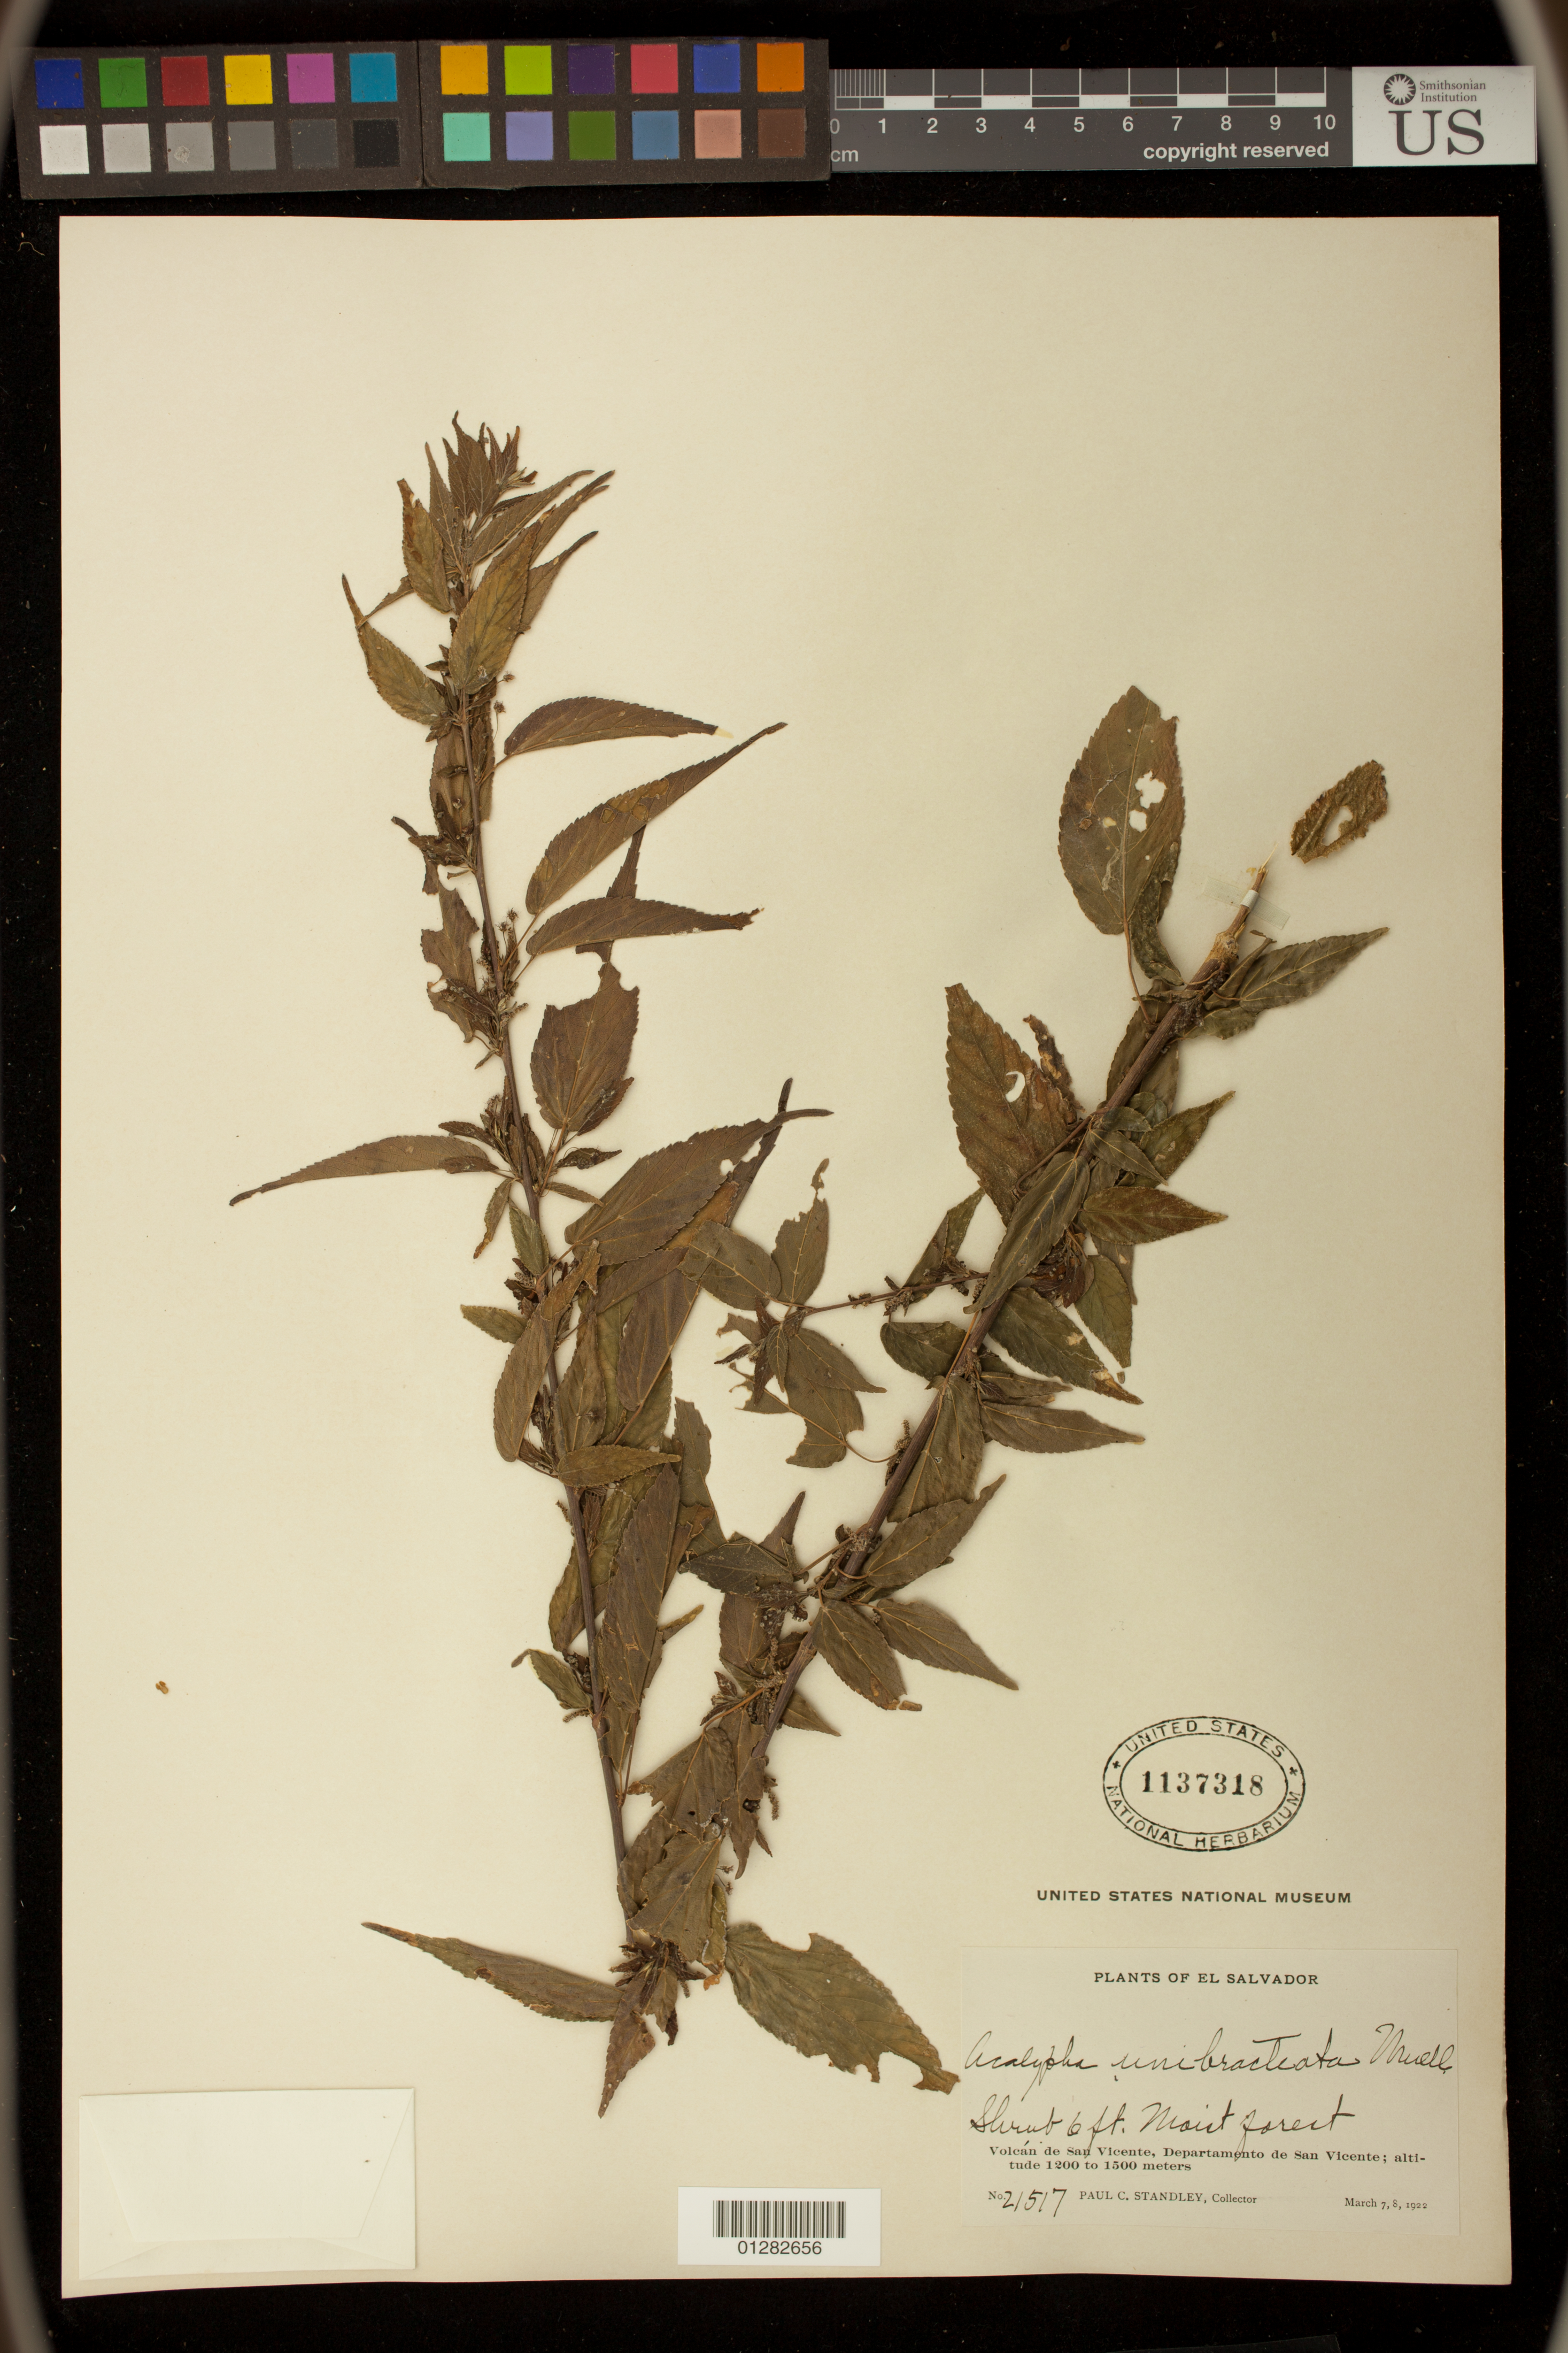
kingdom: Plantae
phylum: Tracheophyta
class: Magnoliopsida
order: Malpighiales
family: Euphorbiaceae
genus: Acalypha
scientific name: Acalypha unibracteata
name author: Müll. Arg.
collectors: R. Dressler & Q. Jones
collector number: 21517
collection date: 1922-03-07/1922-03-08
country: El Salvador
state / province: San Vincente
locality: Volcan de San Vincente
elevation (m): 1200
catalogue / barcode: US 1137318